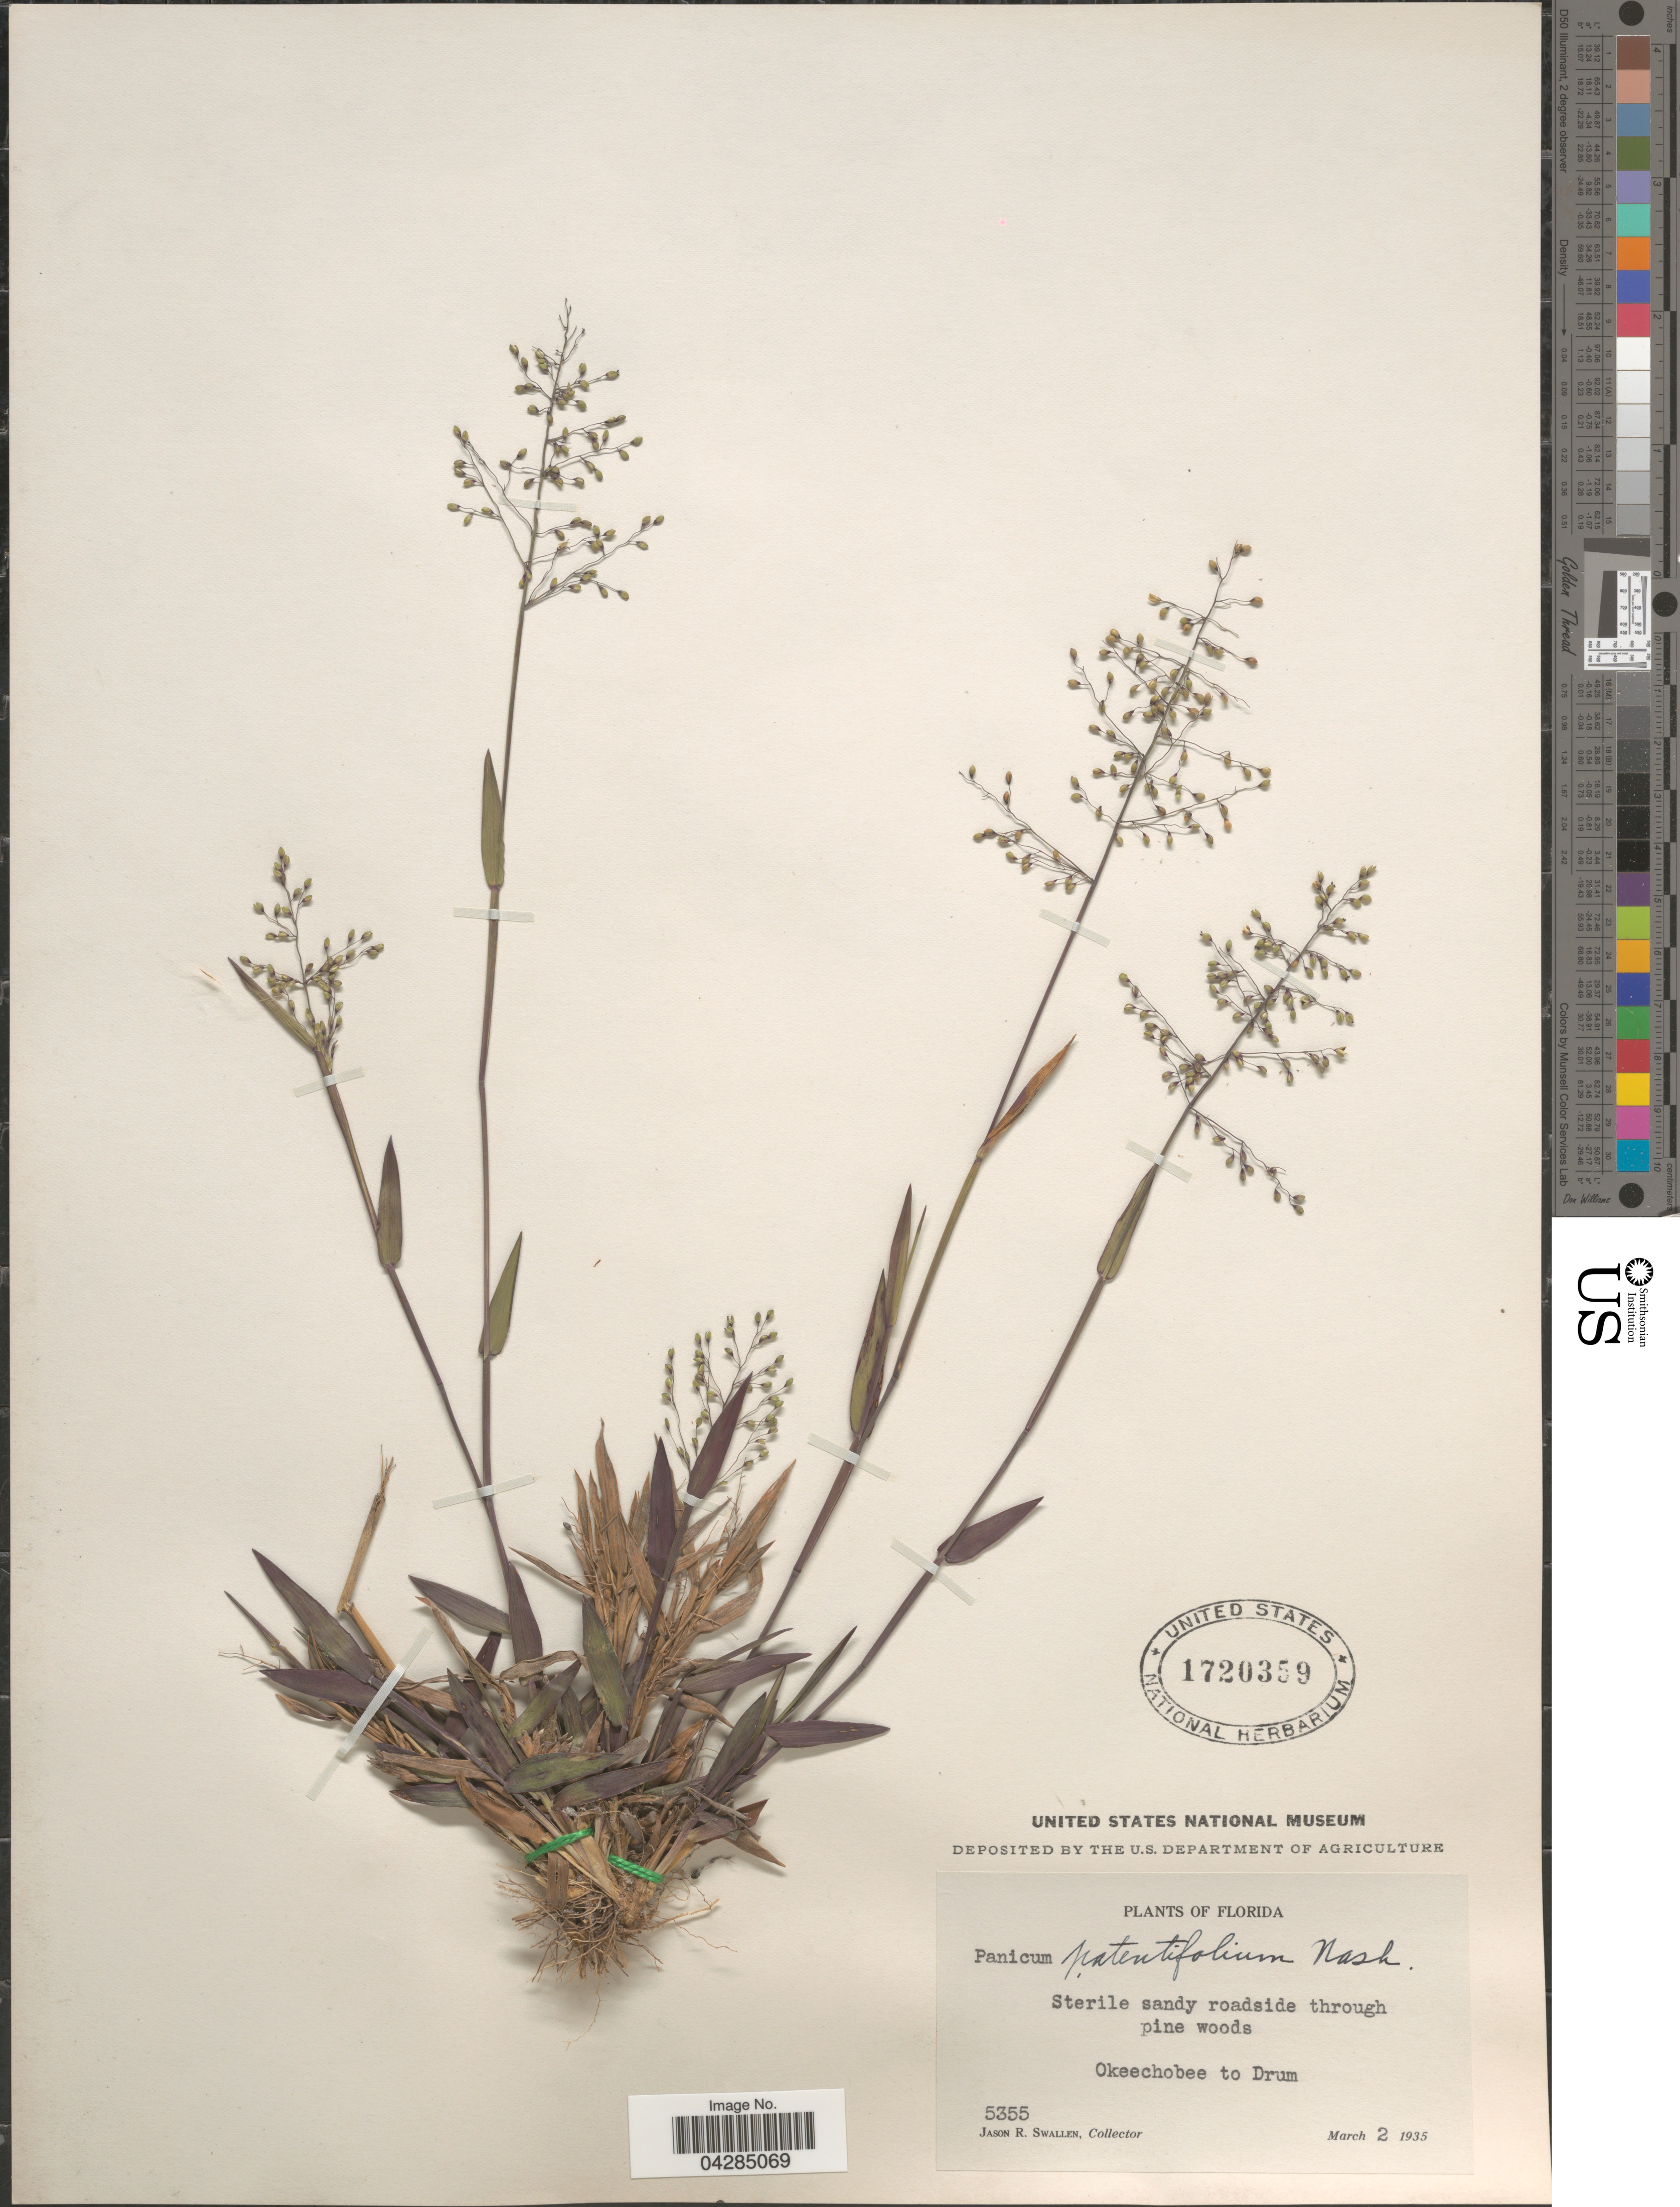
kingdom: Plantae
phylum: Tracheophyta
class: Liliopsida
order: Poales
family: Poaceae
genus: Dichanthelium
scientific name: Dichanthelium portoricense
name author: (Desv. ex Ham.) B.F. Hansen & Wunderlin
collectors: J. R. Swallen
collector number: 5355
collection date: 1935-03-02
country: United States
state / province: Florida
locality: Sterile sandy roadside through pine woods. Okeechobee to Drum.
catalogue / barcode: US 1720359